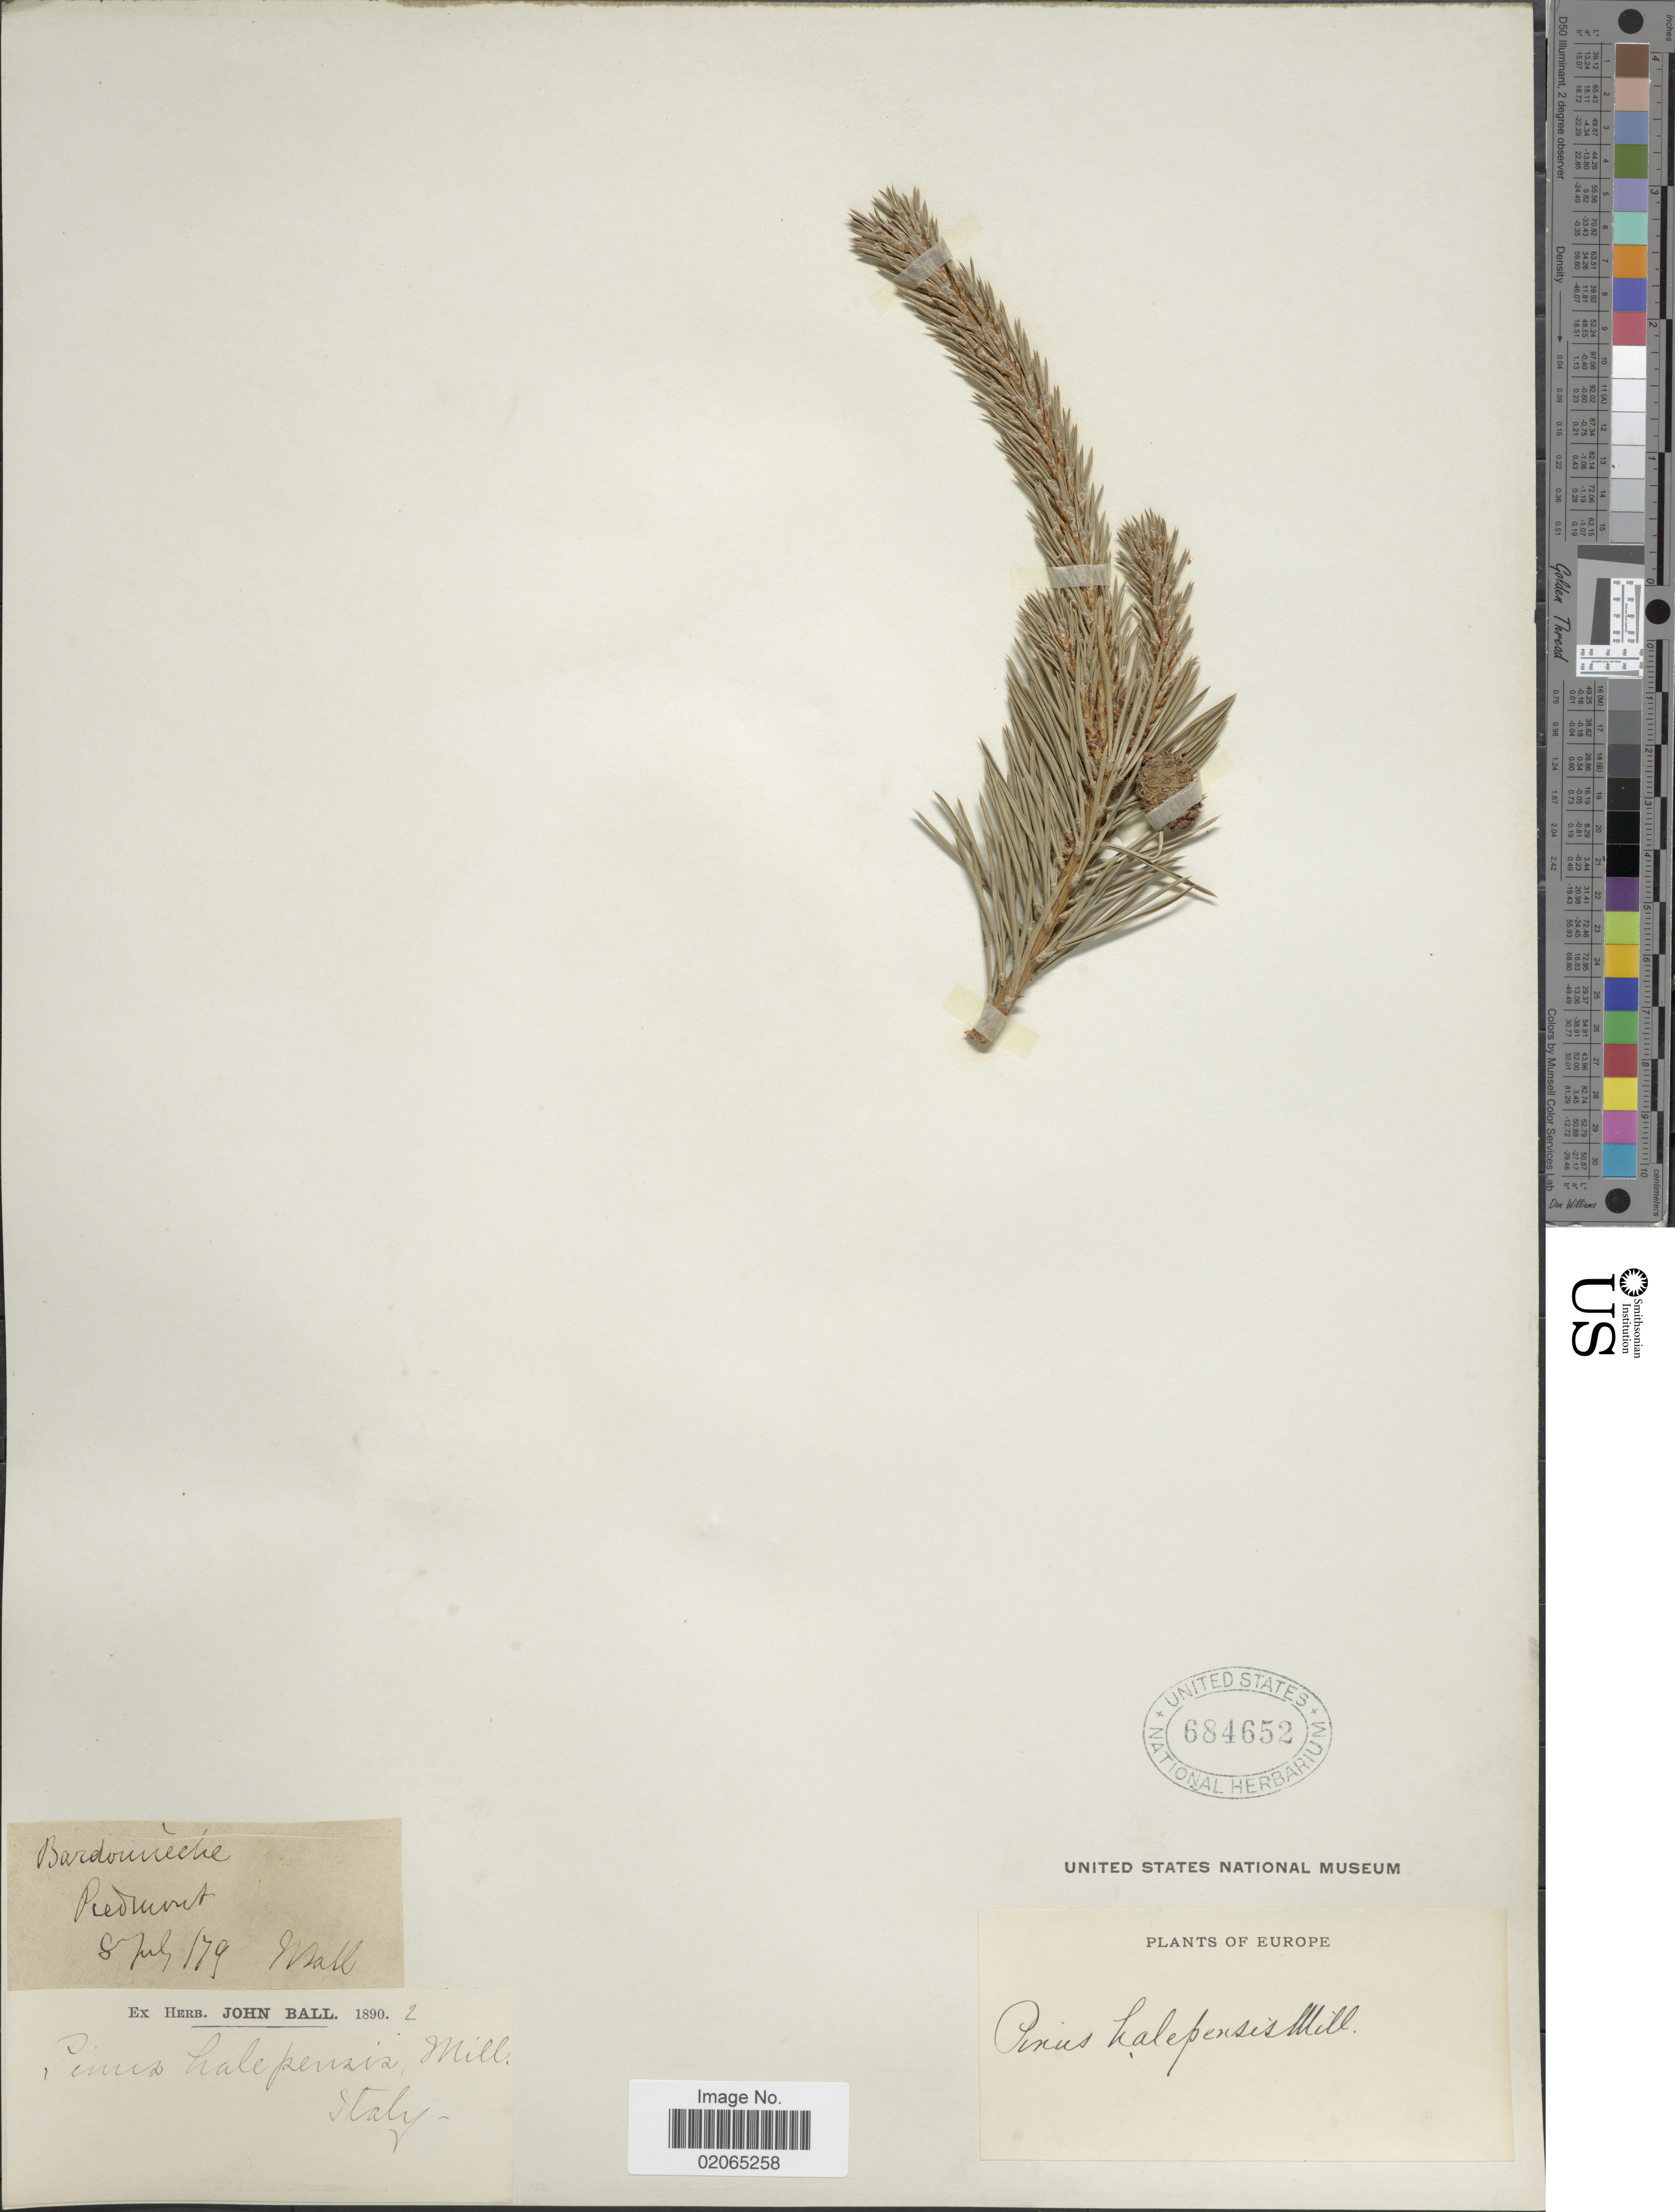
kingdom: Plantae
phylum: Tracheophyta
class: Pinopsida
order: Pinales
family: Pinaceae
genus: Pinus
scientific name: Pinus halepensis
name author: Mill.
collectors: J. Ball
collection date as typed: Transcribed d/m/y: 8/7/79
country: Italy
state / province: Piedmont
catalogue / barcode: US 684652